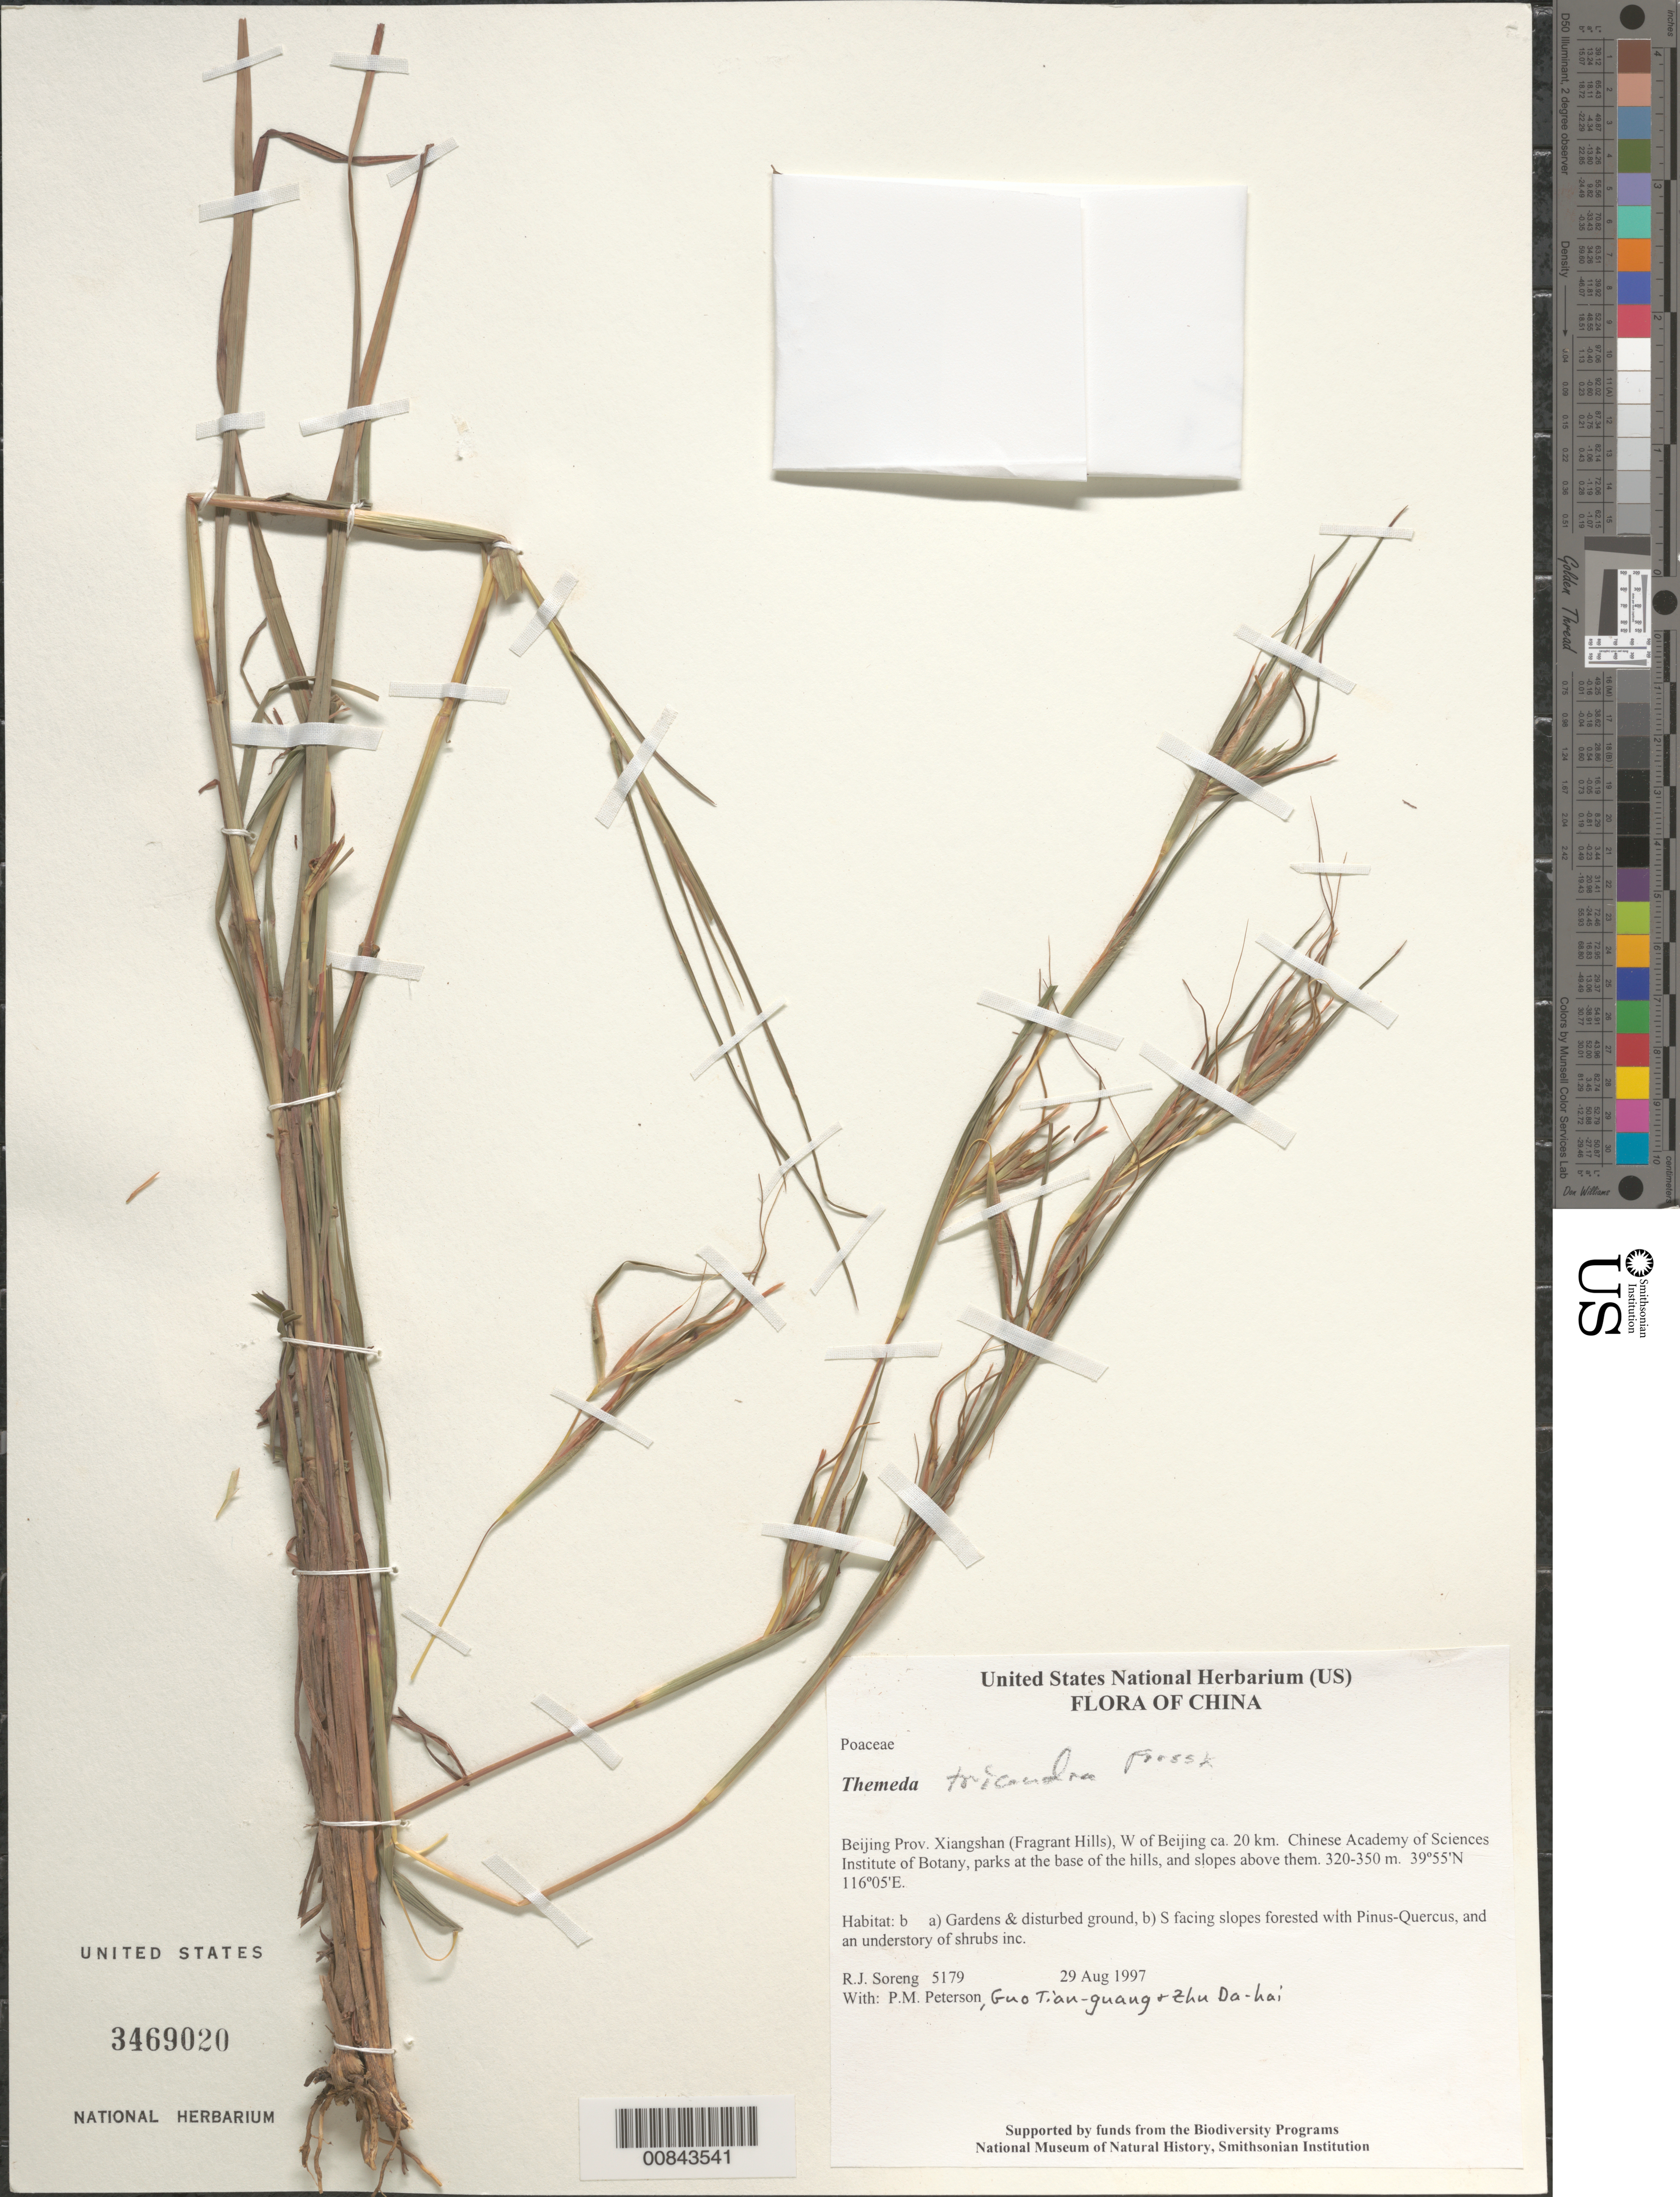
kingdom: Plantae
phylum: Tracheophyta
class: Liliopsida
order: Poales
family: Poaceae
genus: Themeda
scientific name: Themeda triandra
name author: Forssk.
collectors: R. J. Soreng, P. M. Peterson & Zhu Da-hai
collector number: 5179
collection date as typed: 29 Aug 1997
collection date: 1997-08-29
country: China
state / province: Beijing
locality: Xiangshan (Fragrant Hills), W of Beijing ca. 20 km Chinese Academy of Sciences Institute of Botany, parks at the base of the hills, and slopes above them.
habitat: Habitat: b a) Gardens & disturbed ground, b) S facing slopes forested with Pinus-Quercus, and an understory of shrubs inc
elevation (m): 320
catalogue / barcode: US 3469020